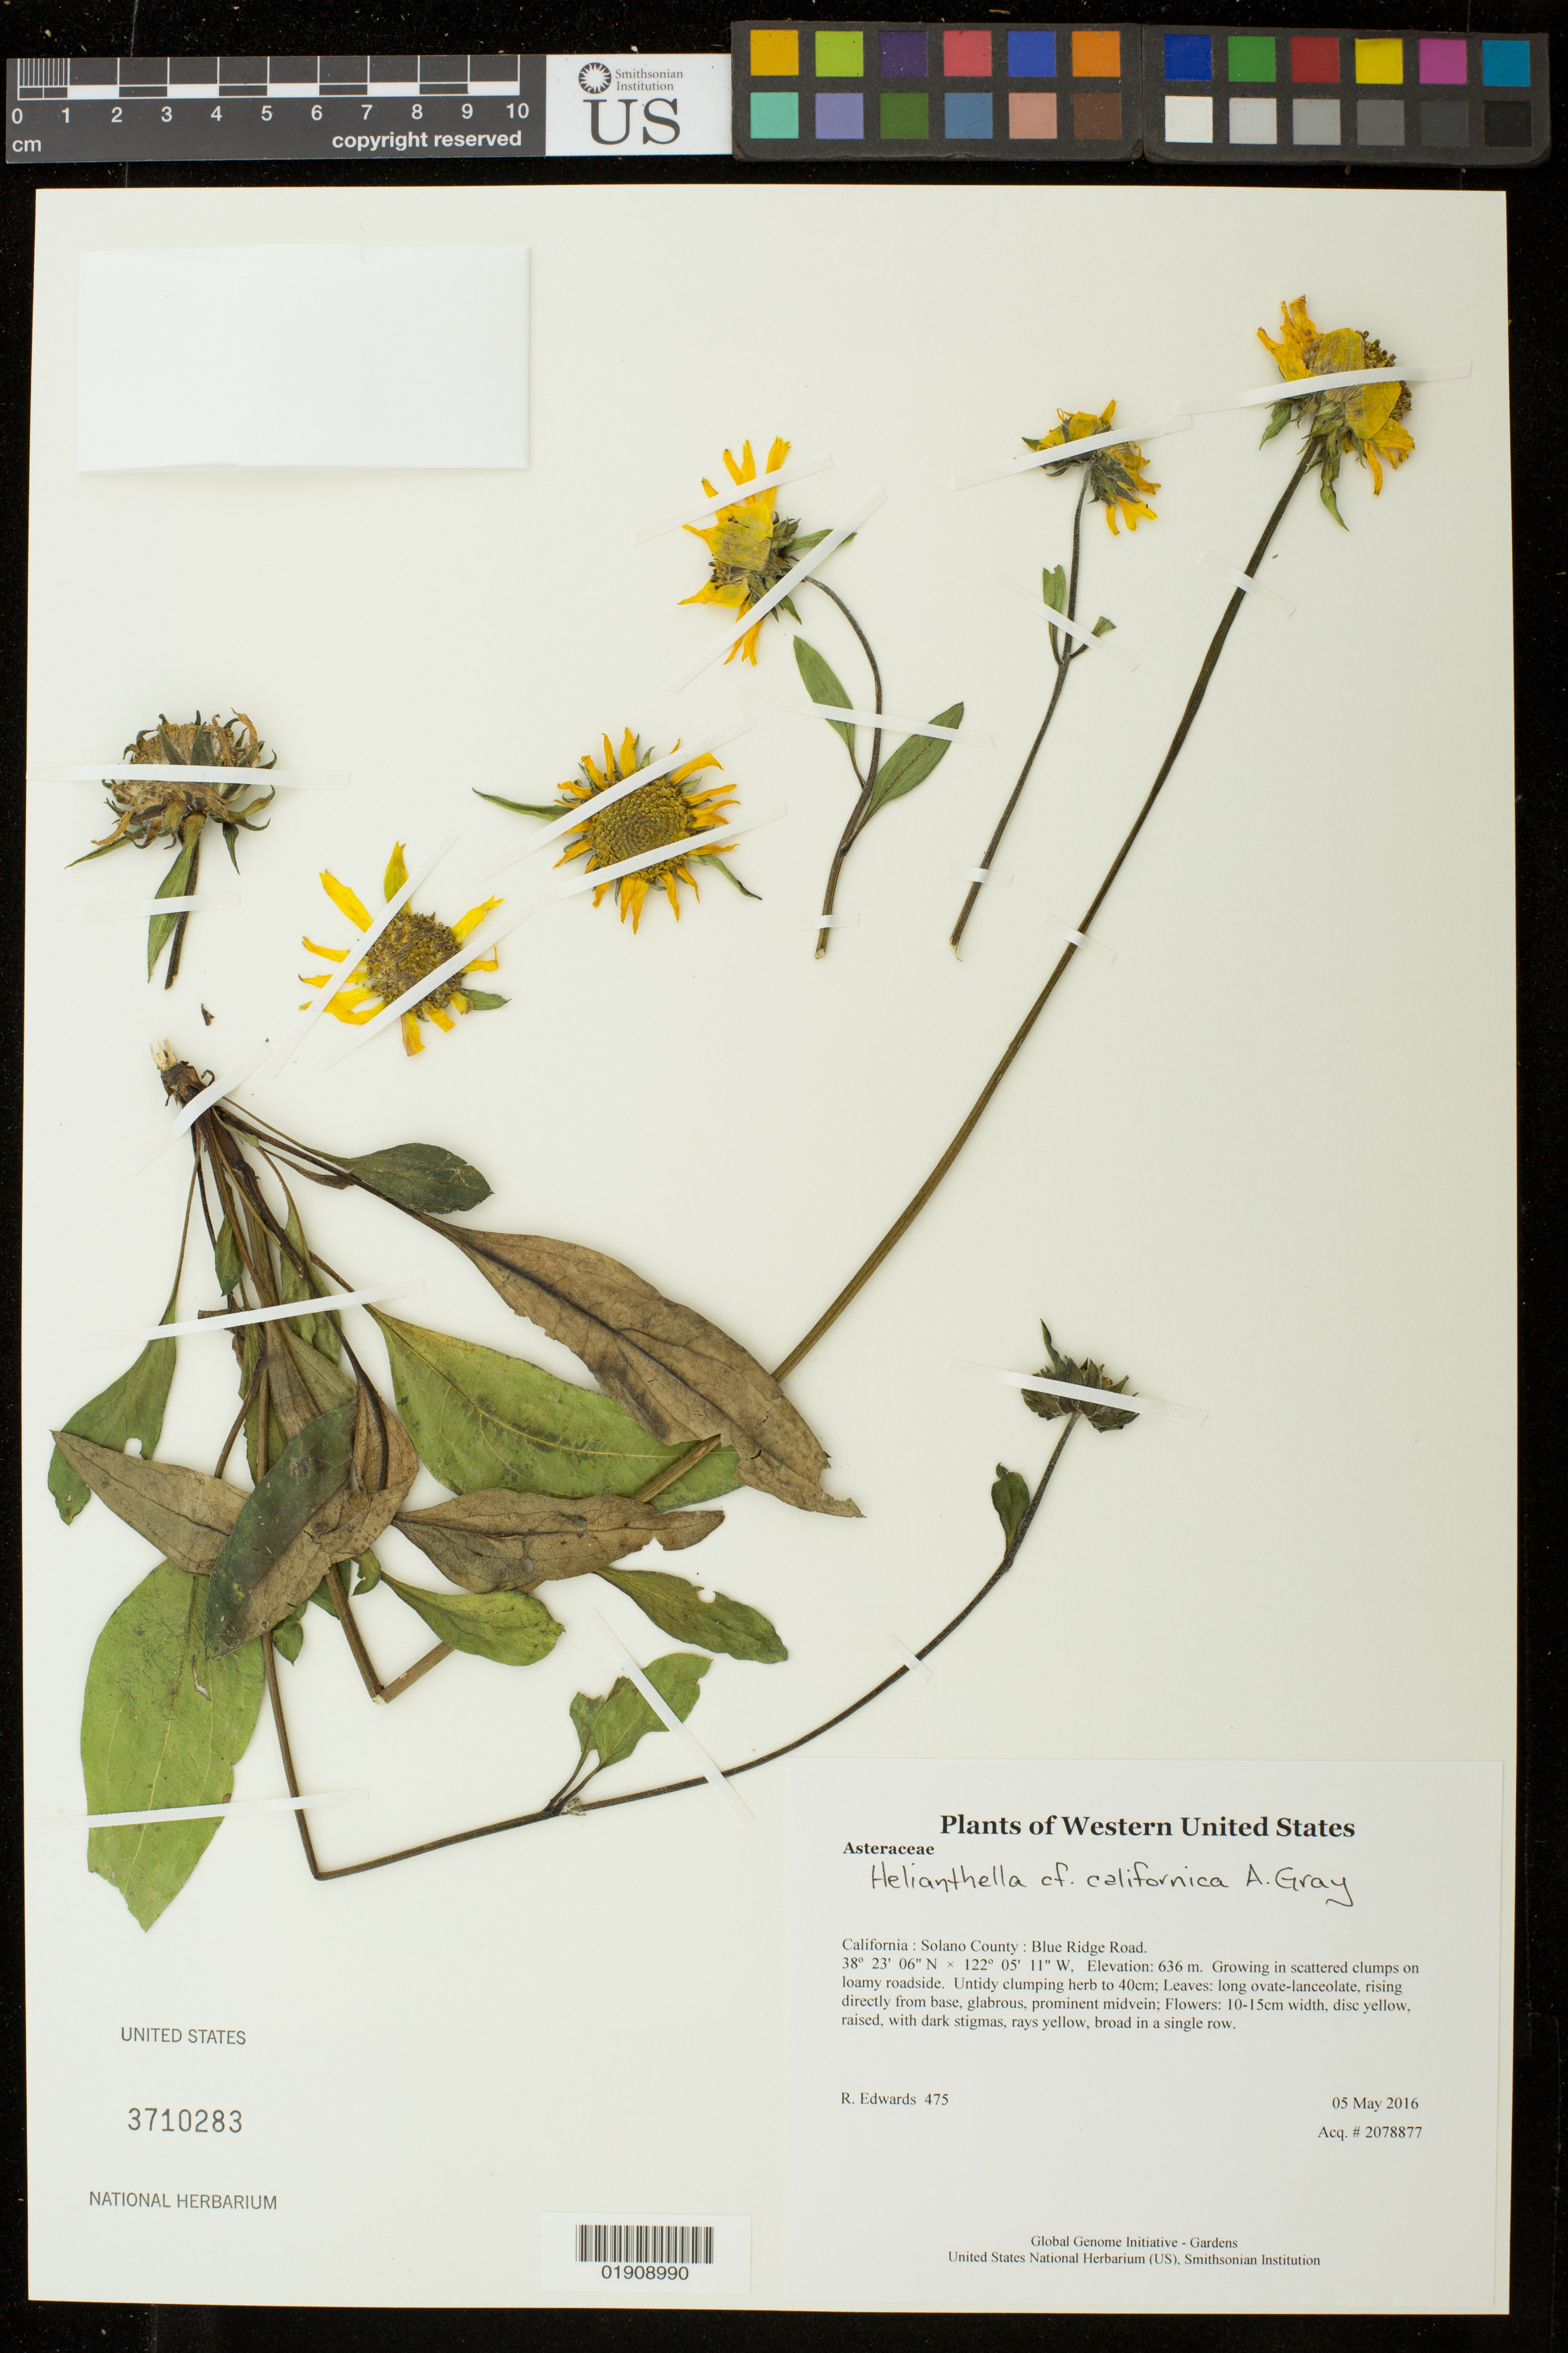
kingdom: Plantae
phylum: Tracheophyta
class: Magnoliopsida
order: Asterales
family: Asteraceae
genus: Helianthella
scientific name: Helianthella californica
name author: A. Gray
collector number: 475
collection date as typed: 5 May 2016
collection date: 2016-05-05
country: United States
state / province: California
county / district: Solano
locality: Blue Ridge Road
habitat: Growing in scattered clumps on loamy roadside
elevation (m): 636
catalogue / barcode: US 3710283